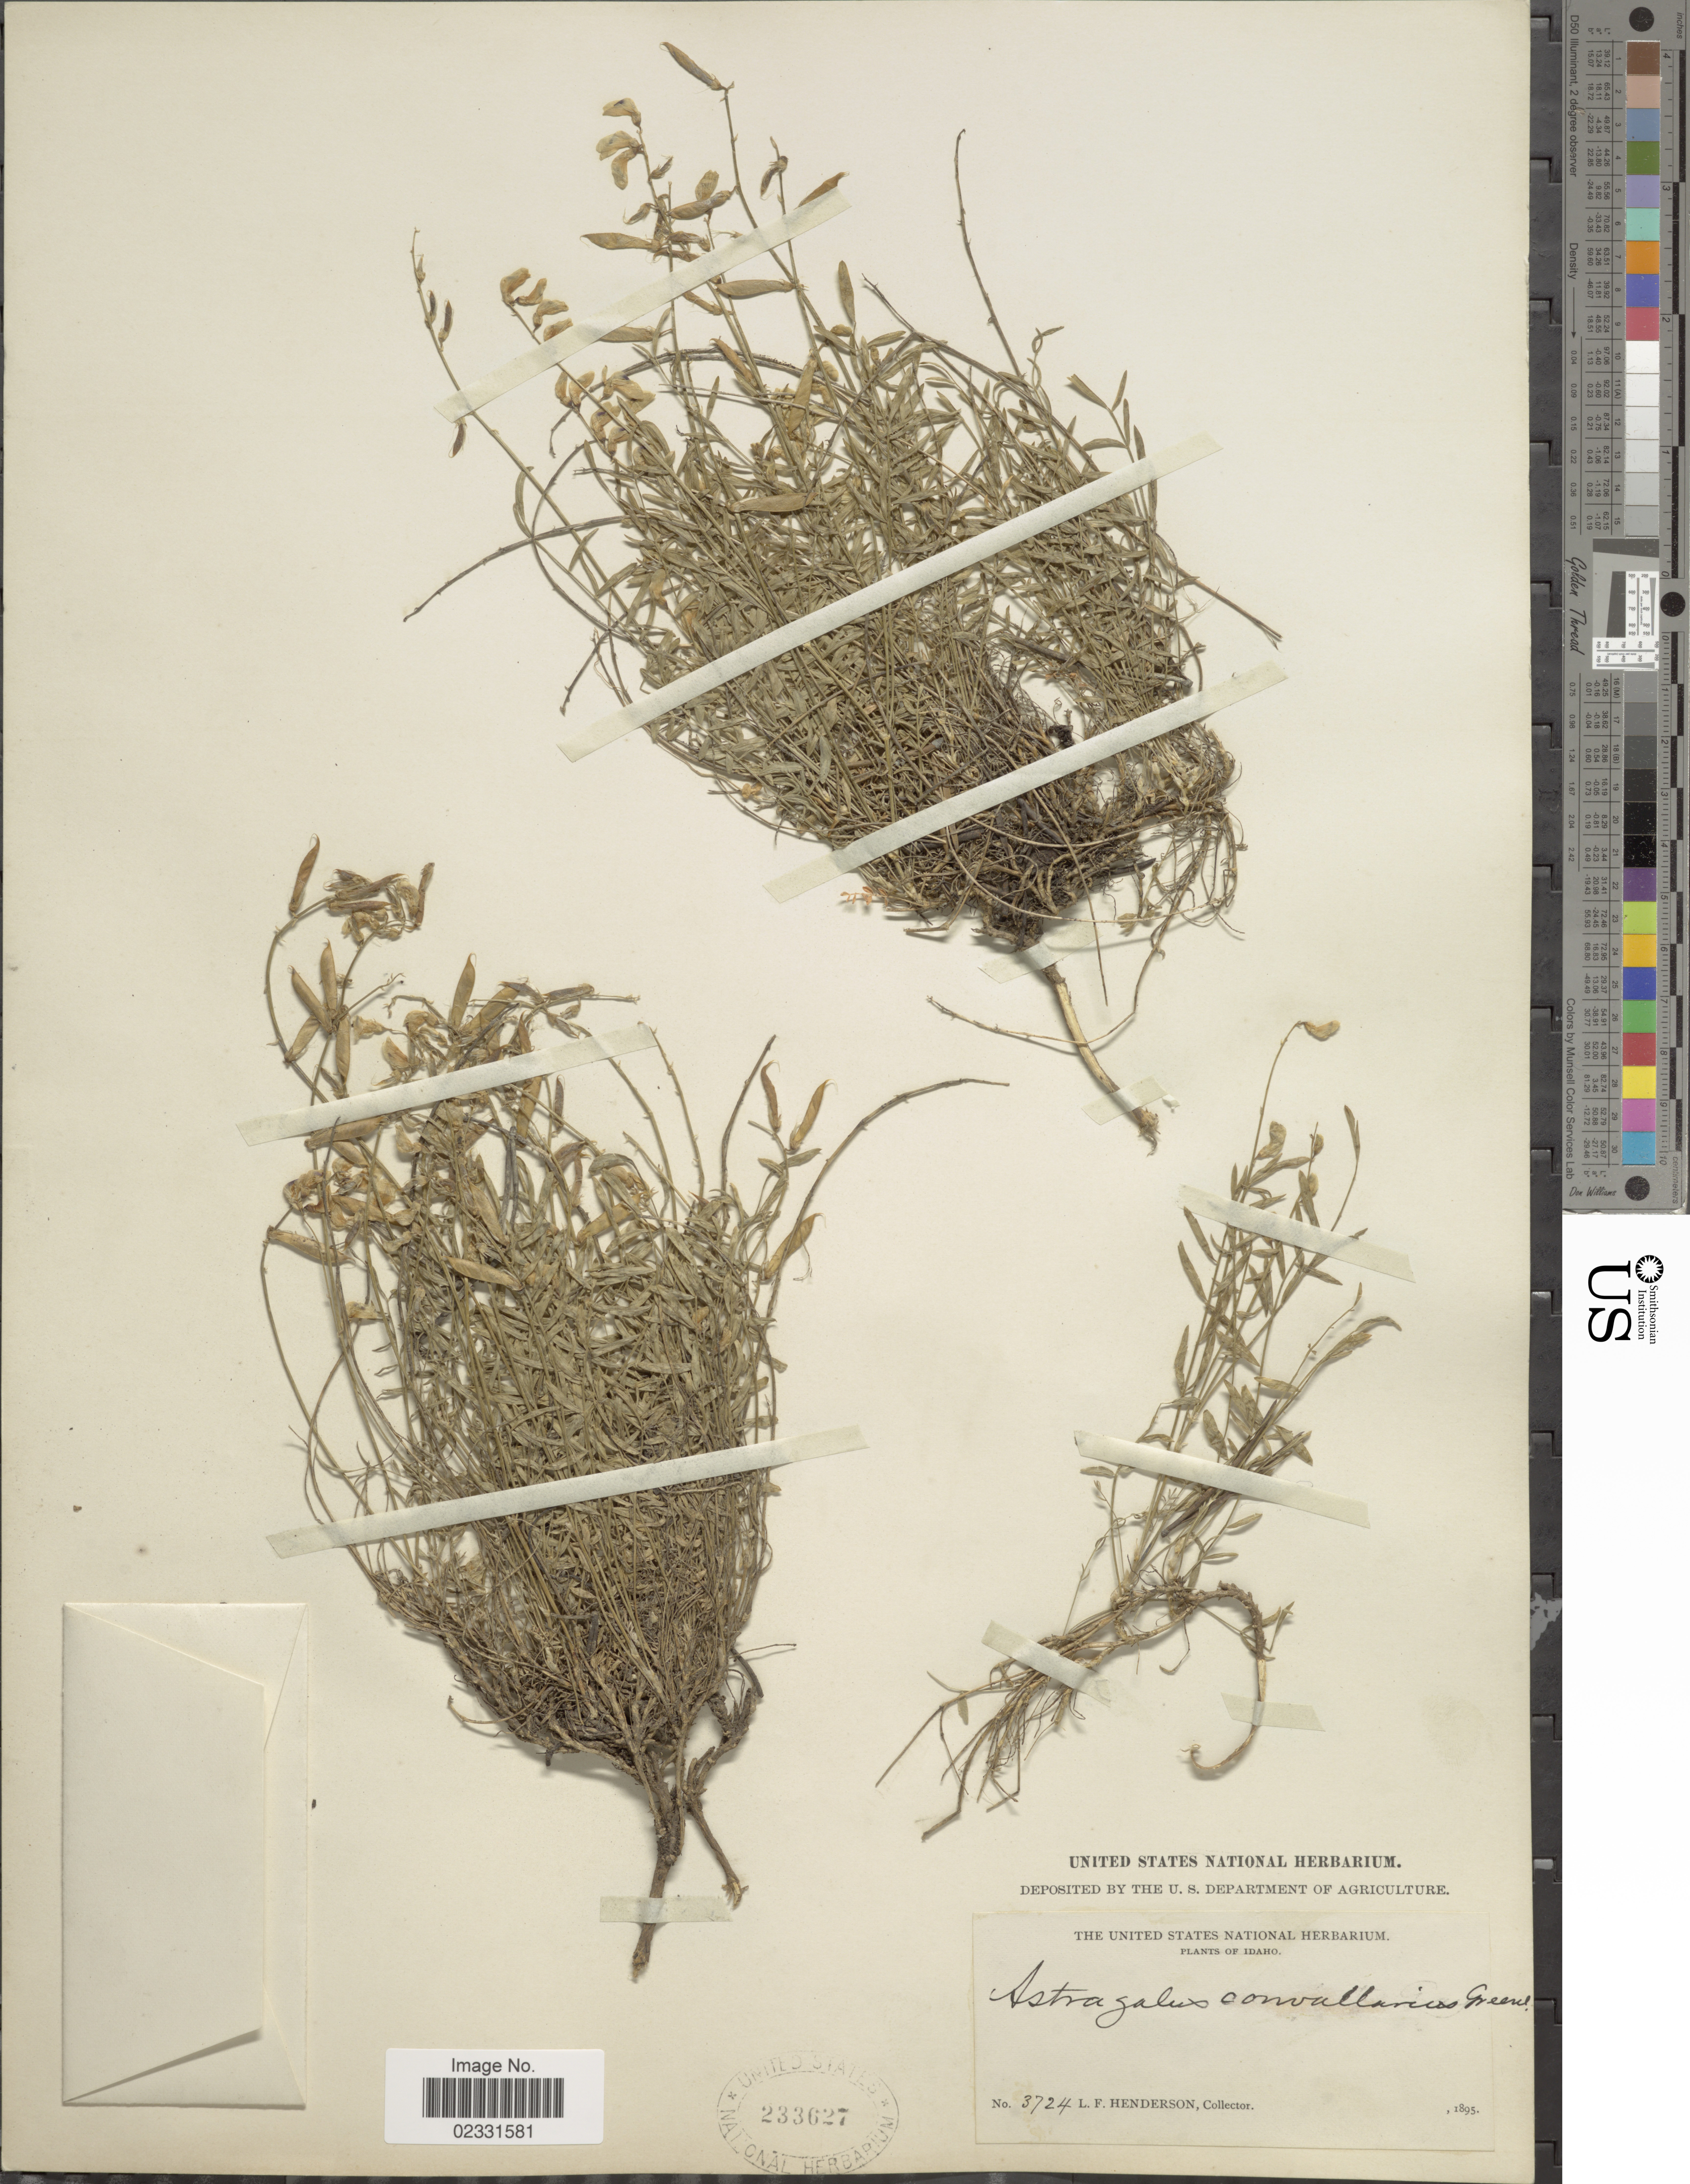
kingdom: Plantae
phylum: Tracheophyta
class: Magnoliopsida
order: Fabales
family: Fabaceae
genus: Astragalus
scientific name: Astragalus griseopubescens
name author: E. Sheld.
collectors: L. Henderson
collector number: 3724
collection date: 1895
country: United States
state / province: Idaho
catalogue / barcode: US 233627